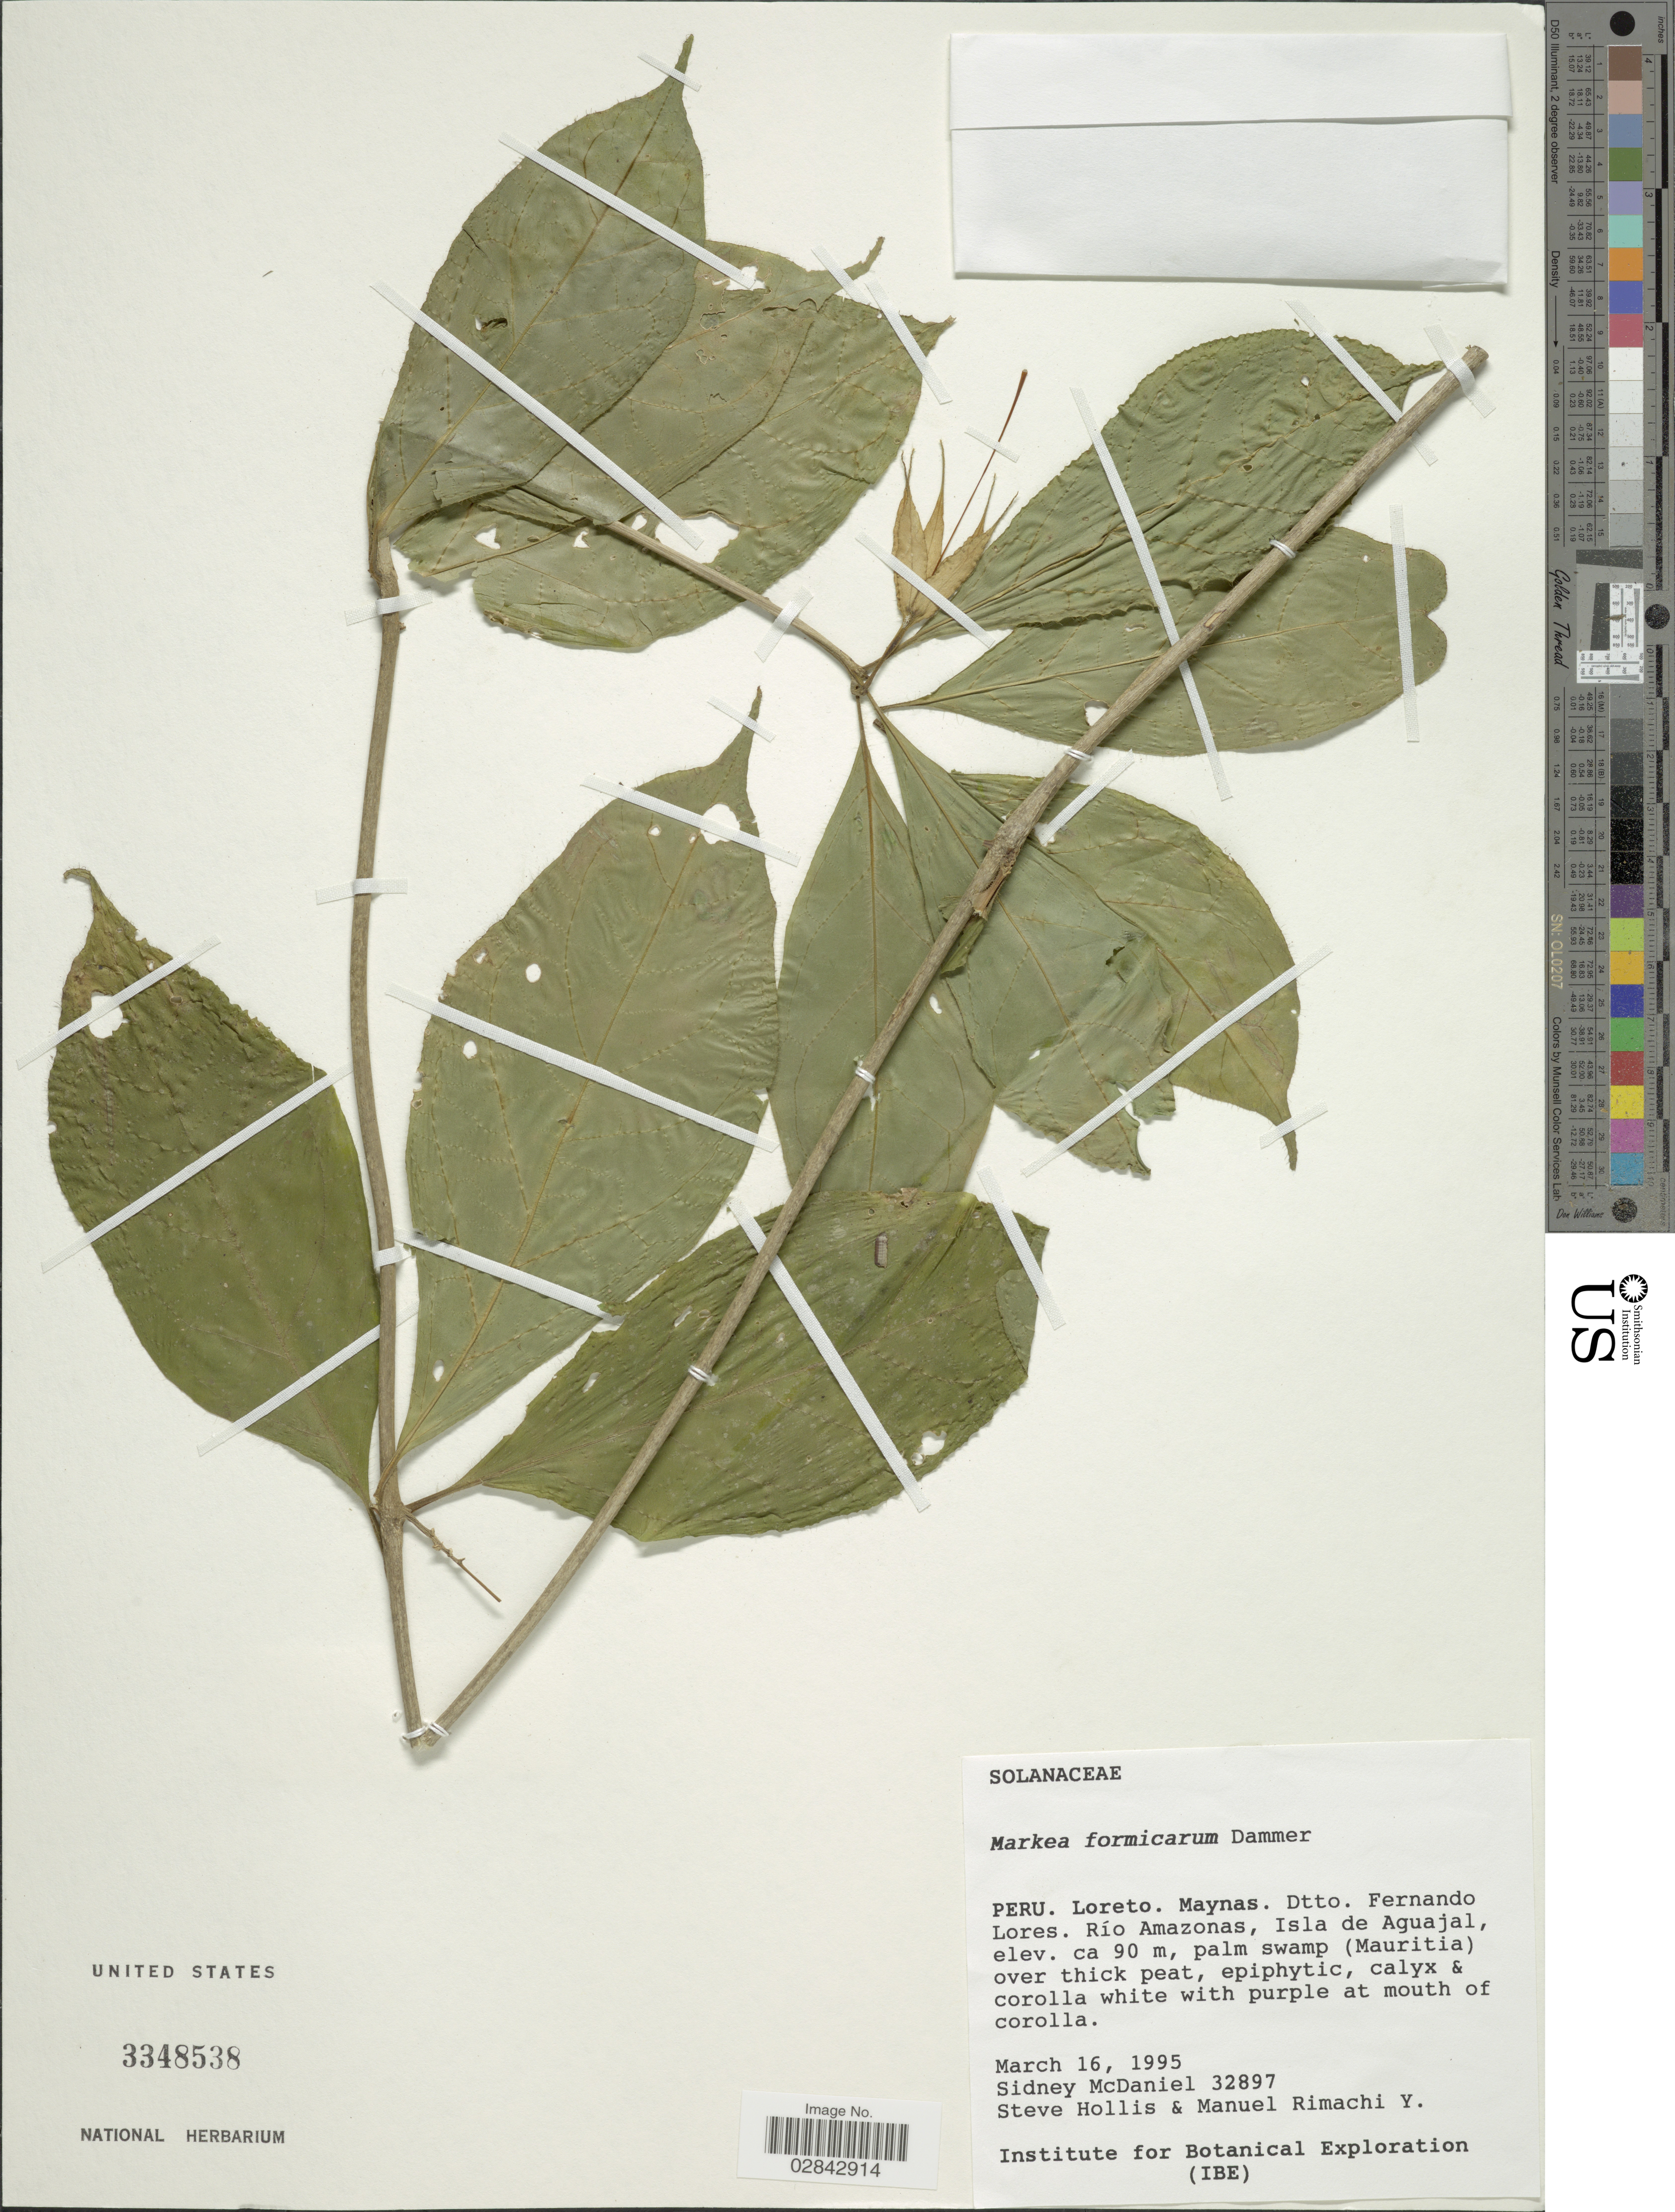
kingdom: Plantae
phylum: Tracheophyta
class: Magnoliopsida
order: Solanales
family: Solanaceae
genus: Markea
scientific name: Markea formicarum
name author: Dammer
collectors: S. McDaniel, S. Hollis & M. Rimachi Y.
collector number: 32897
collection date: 1995-03-16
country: Peru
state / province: Loreto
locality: Maynas, Dtto. Fernando Lores. Río Amazonas, Isla de Aguajal.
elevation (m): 90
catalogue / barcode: US 3348538